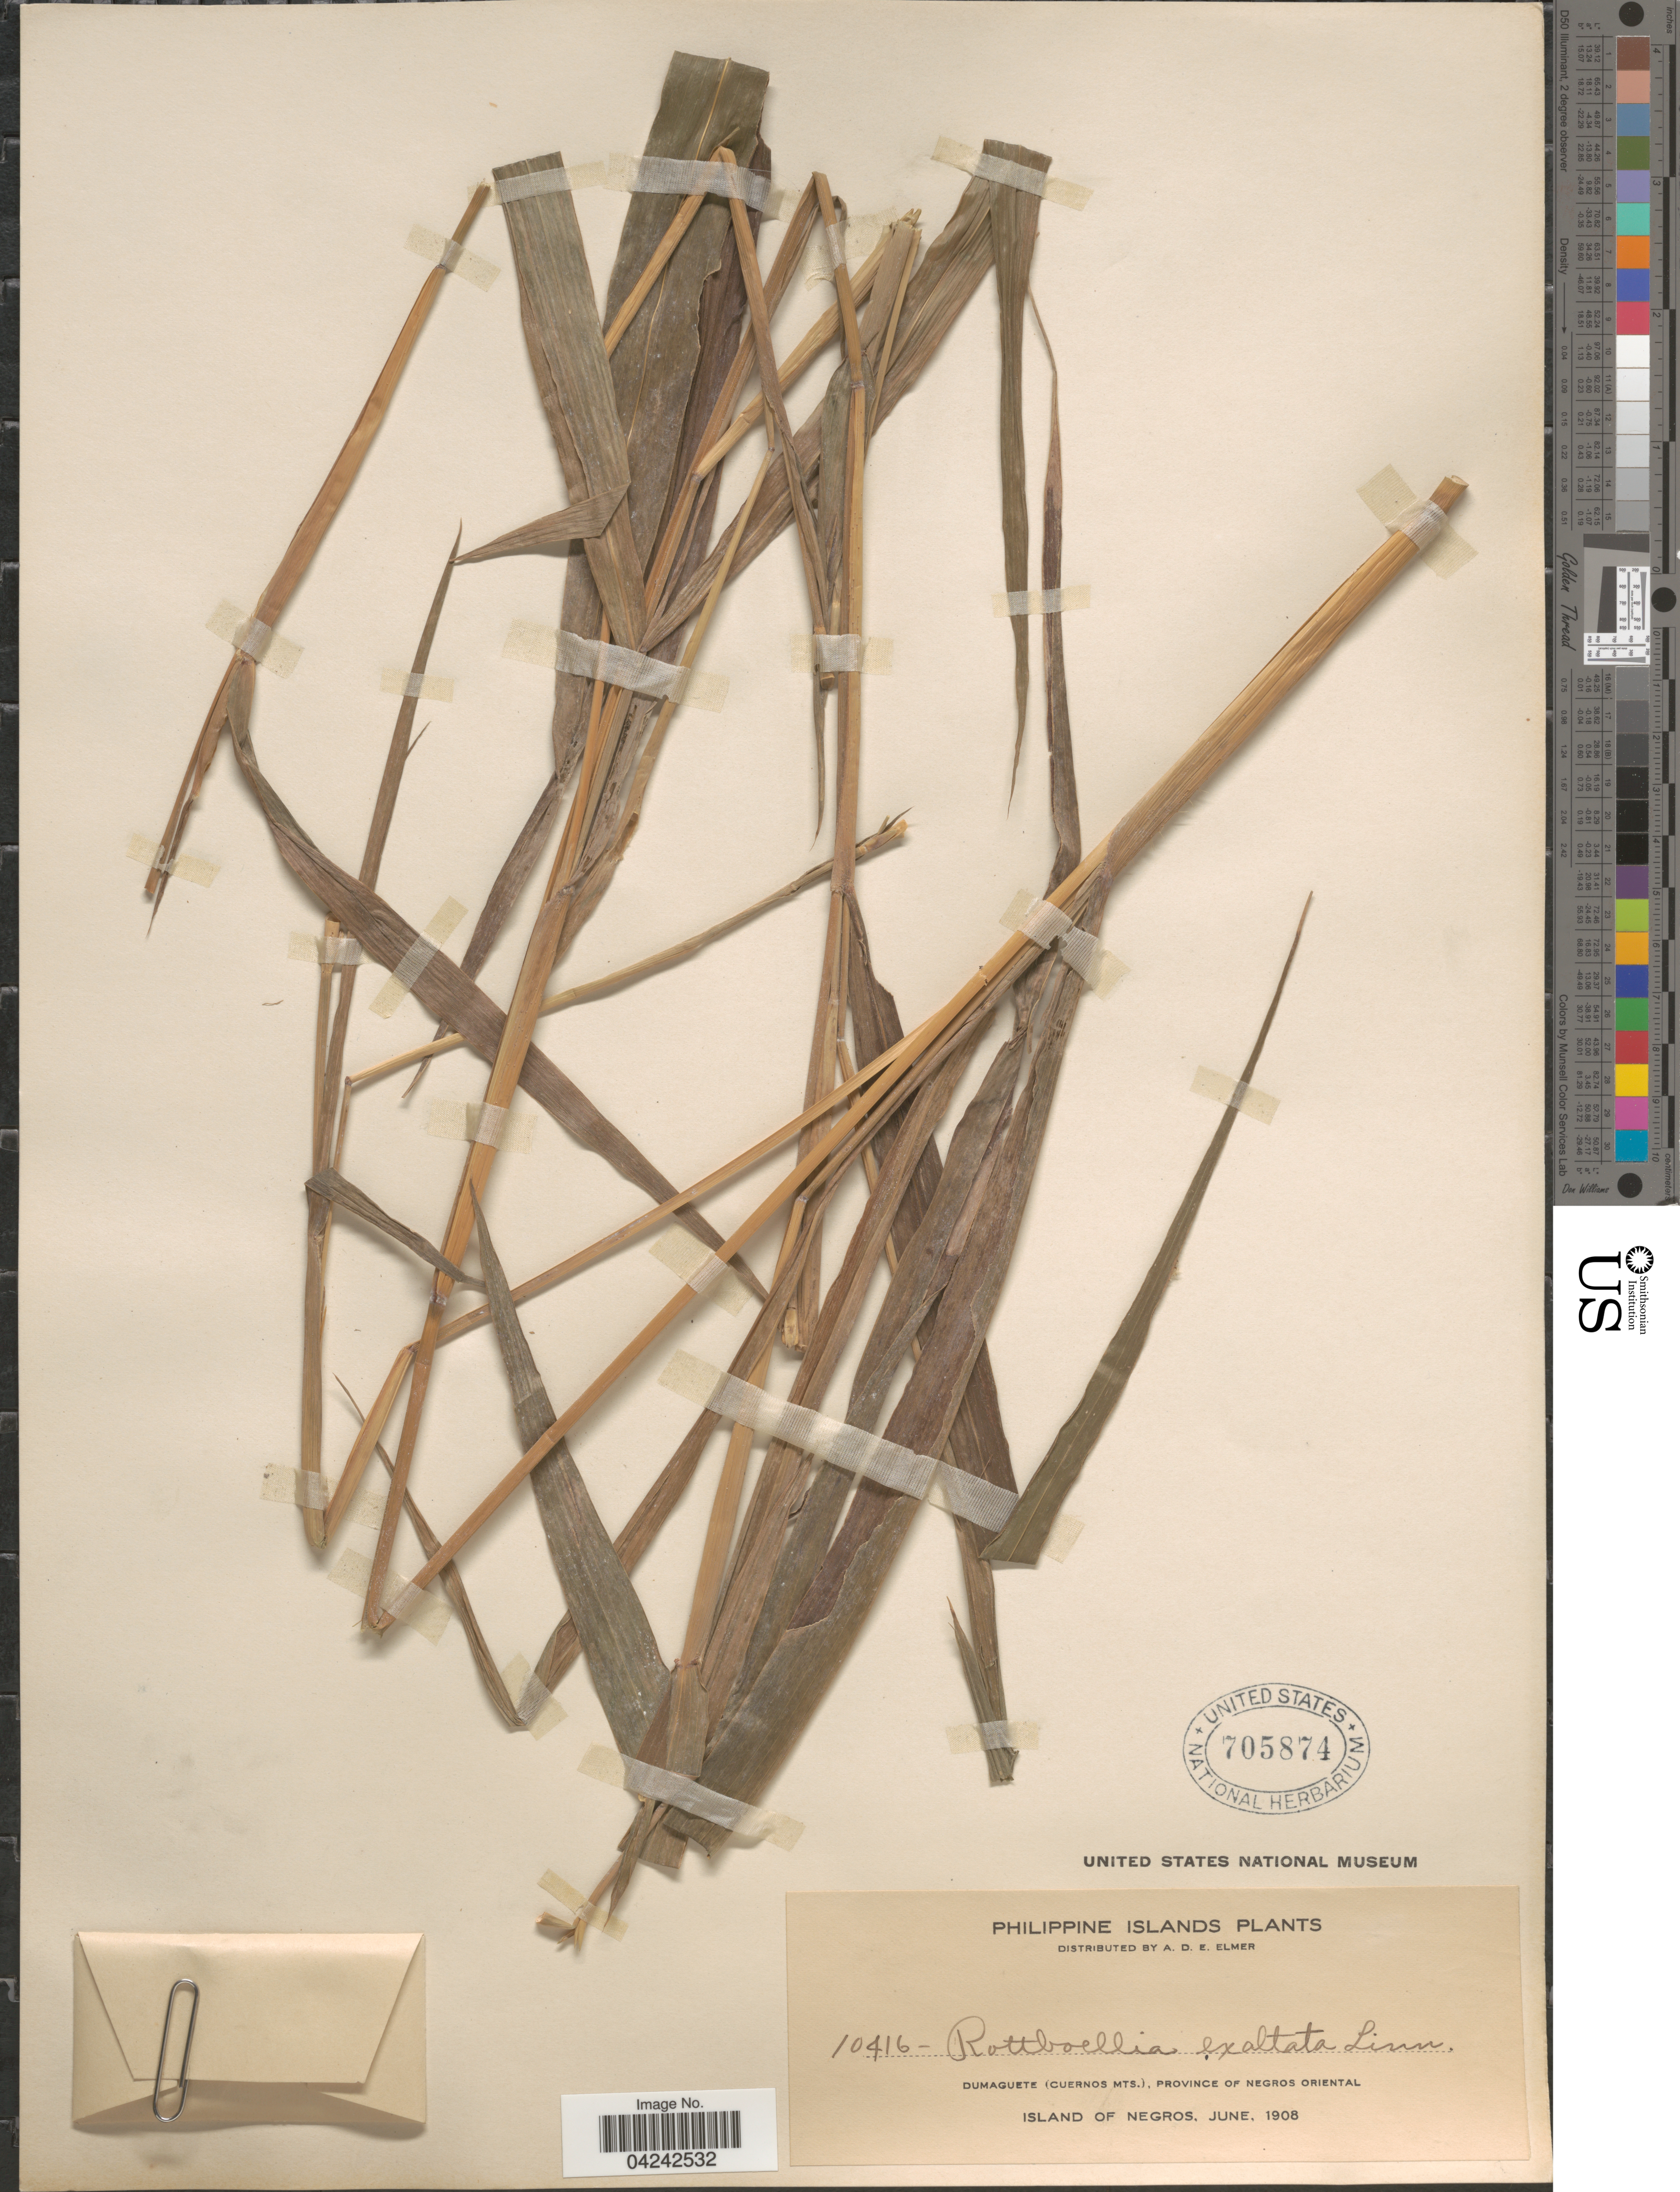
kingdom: Plantae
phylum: Tracheophyta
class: Liliopsida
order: Poales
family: Poaceae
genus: Rottboellia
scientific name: Rottboellia cochinchinensis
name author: (Lour.) Clayton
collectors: A. D. E. Elmer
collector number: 10416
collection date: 1908-06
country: Philippines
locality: Dumaguete (Cuernos Mts.), Province of Negros Oriental. Island of Negros.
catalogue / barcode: US 705874